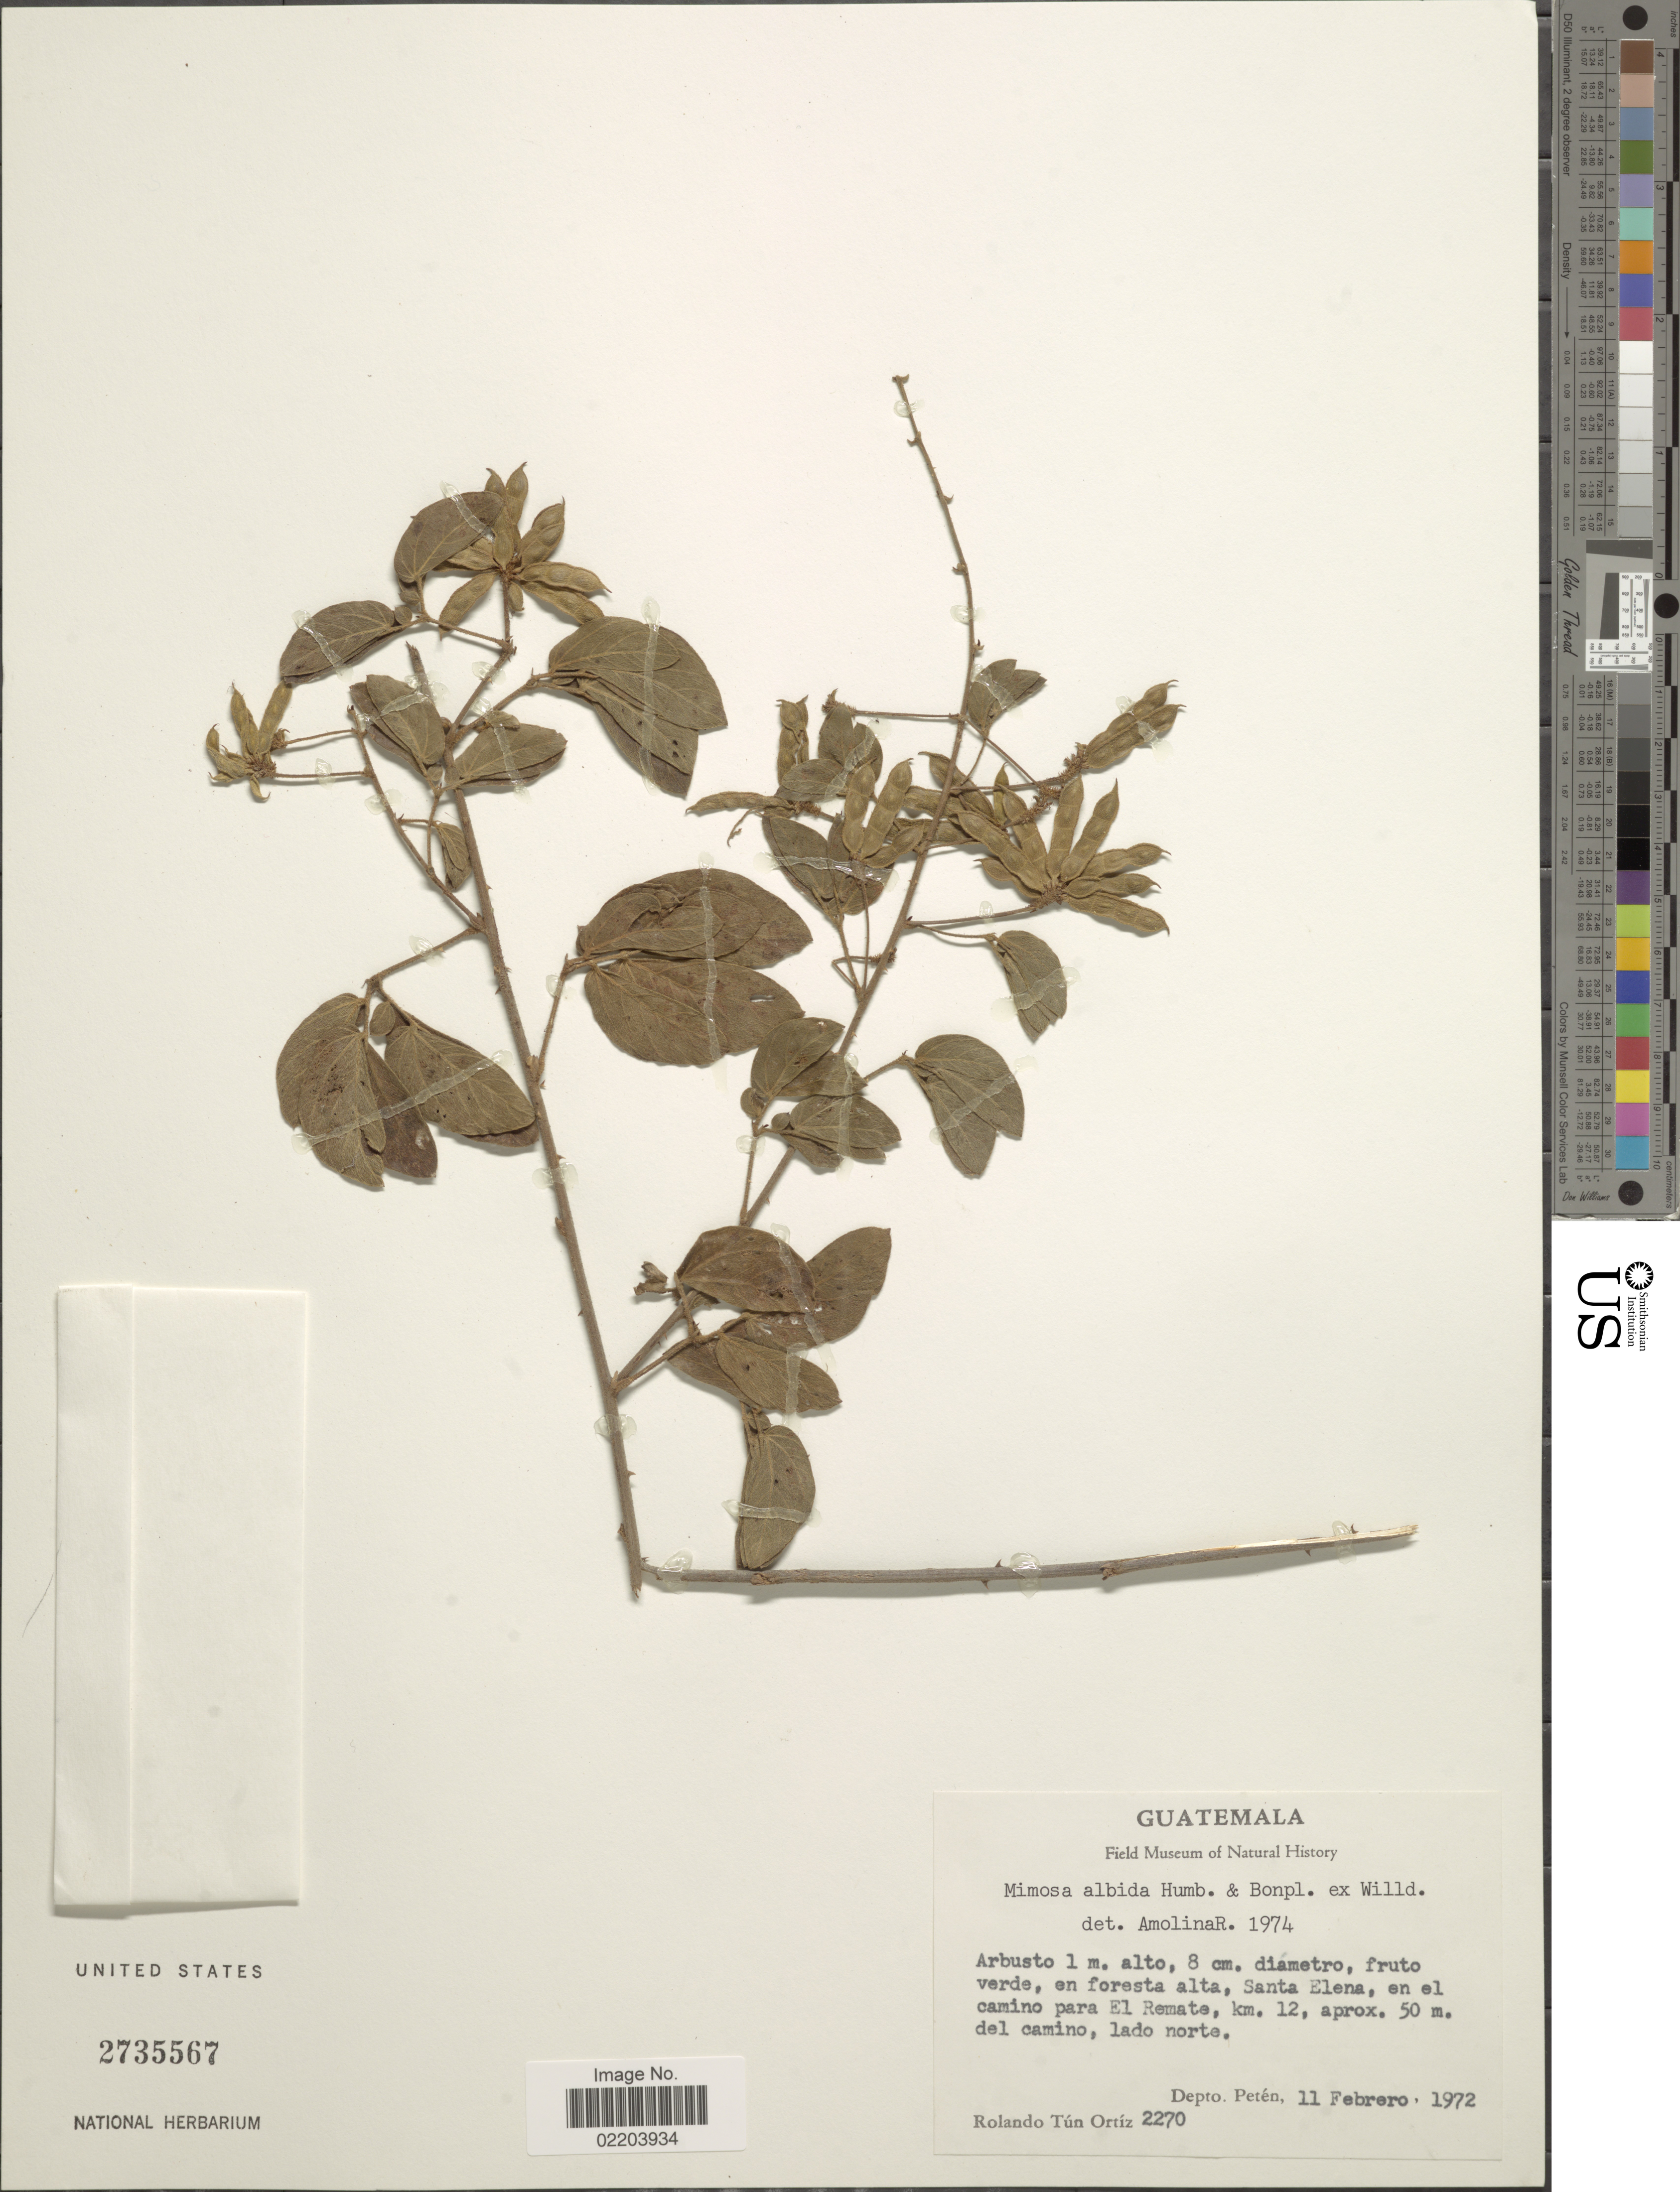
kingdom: Plantae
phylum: Tracheophyta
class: Magnoliopsida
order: Fabales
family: Fabaceae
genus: Mimosa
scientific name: Mimosa albida var. strigosa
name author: (Willd.) B.L. Rob.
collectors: R. T. Ortíz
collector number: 2270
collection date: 1972-02-11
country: Guatemala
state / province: El Petén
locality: Santa Elena, en el camino para El Remate, km. 12, aprox. 50 m. del camino, lado norte. Depto. Petén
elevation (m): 50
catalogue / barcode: US 2735567